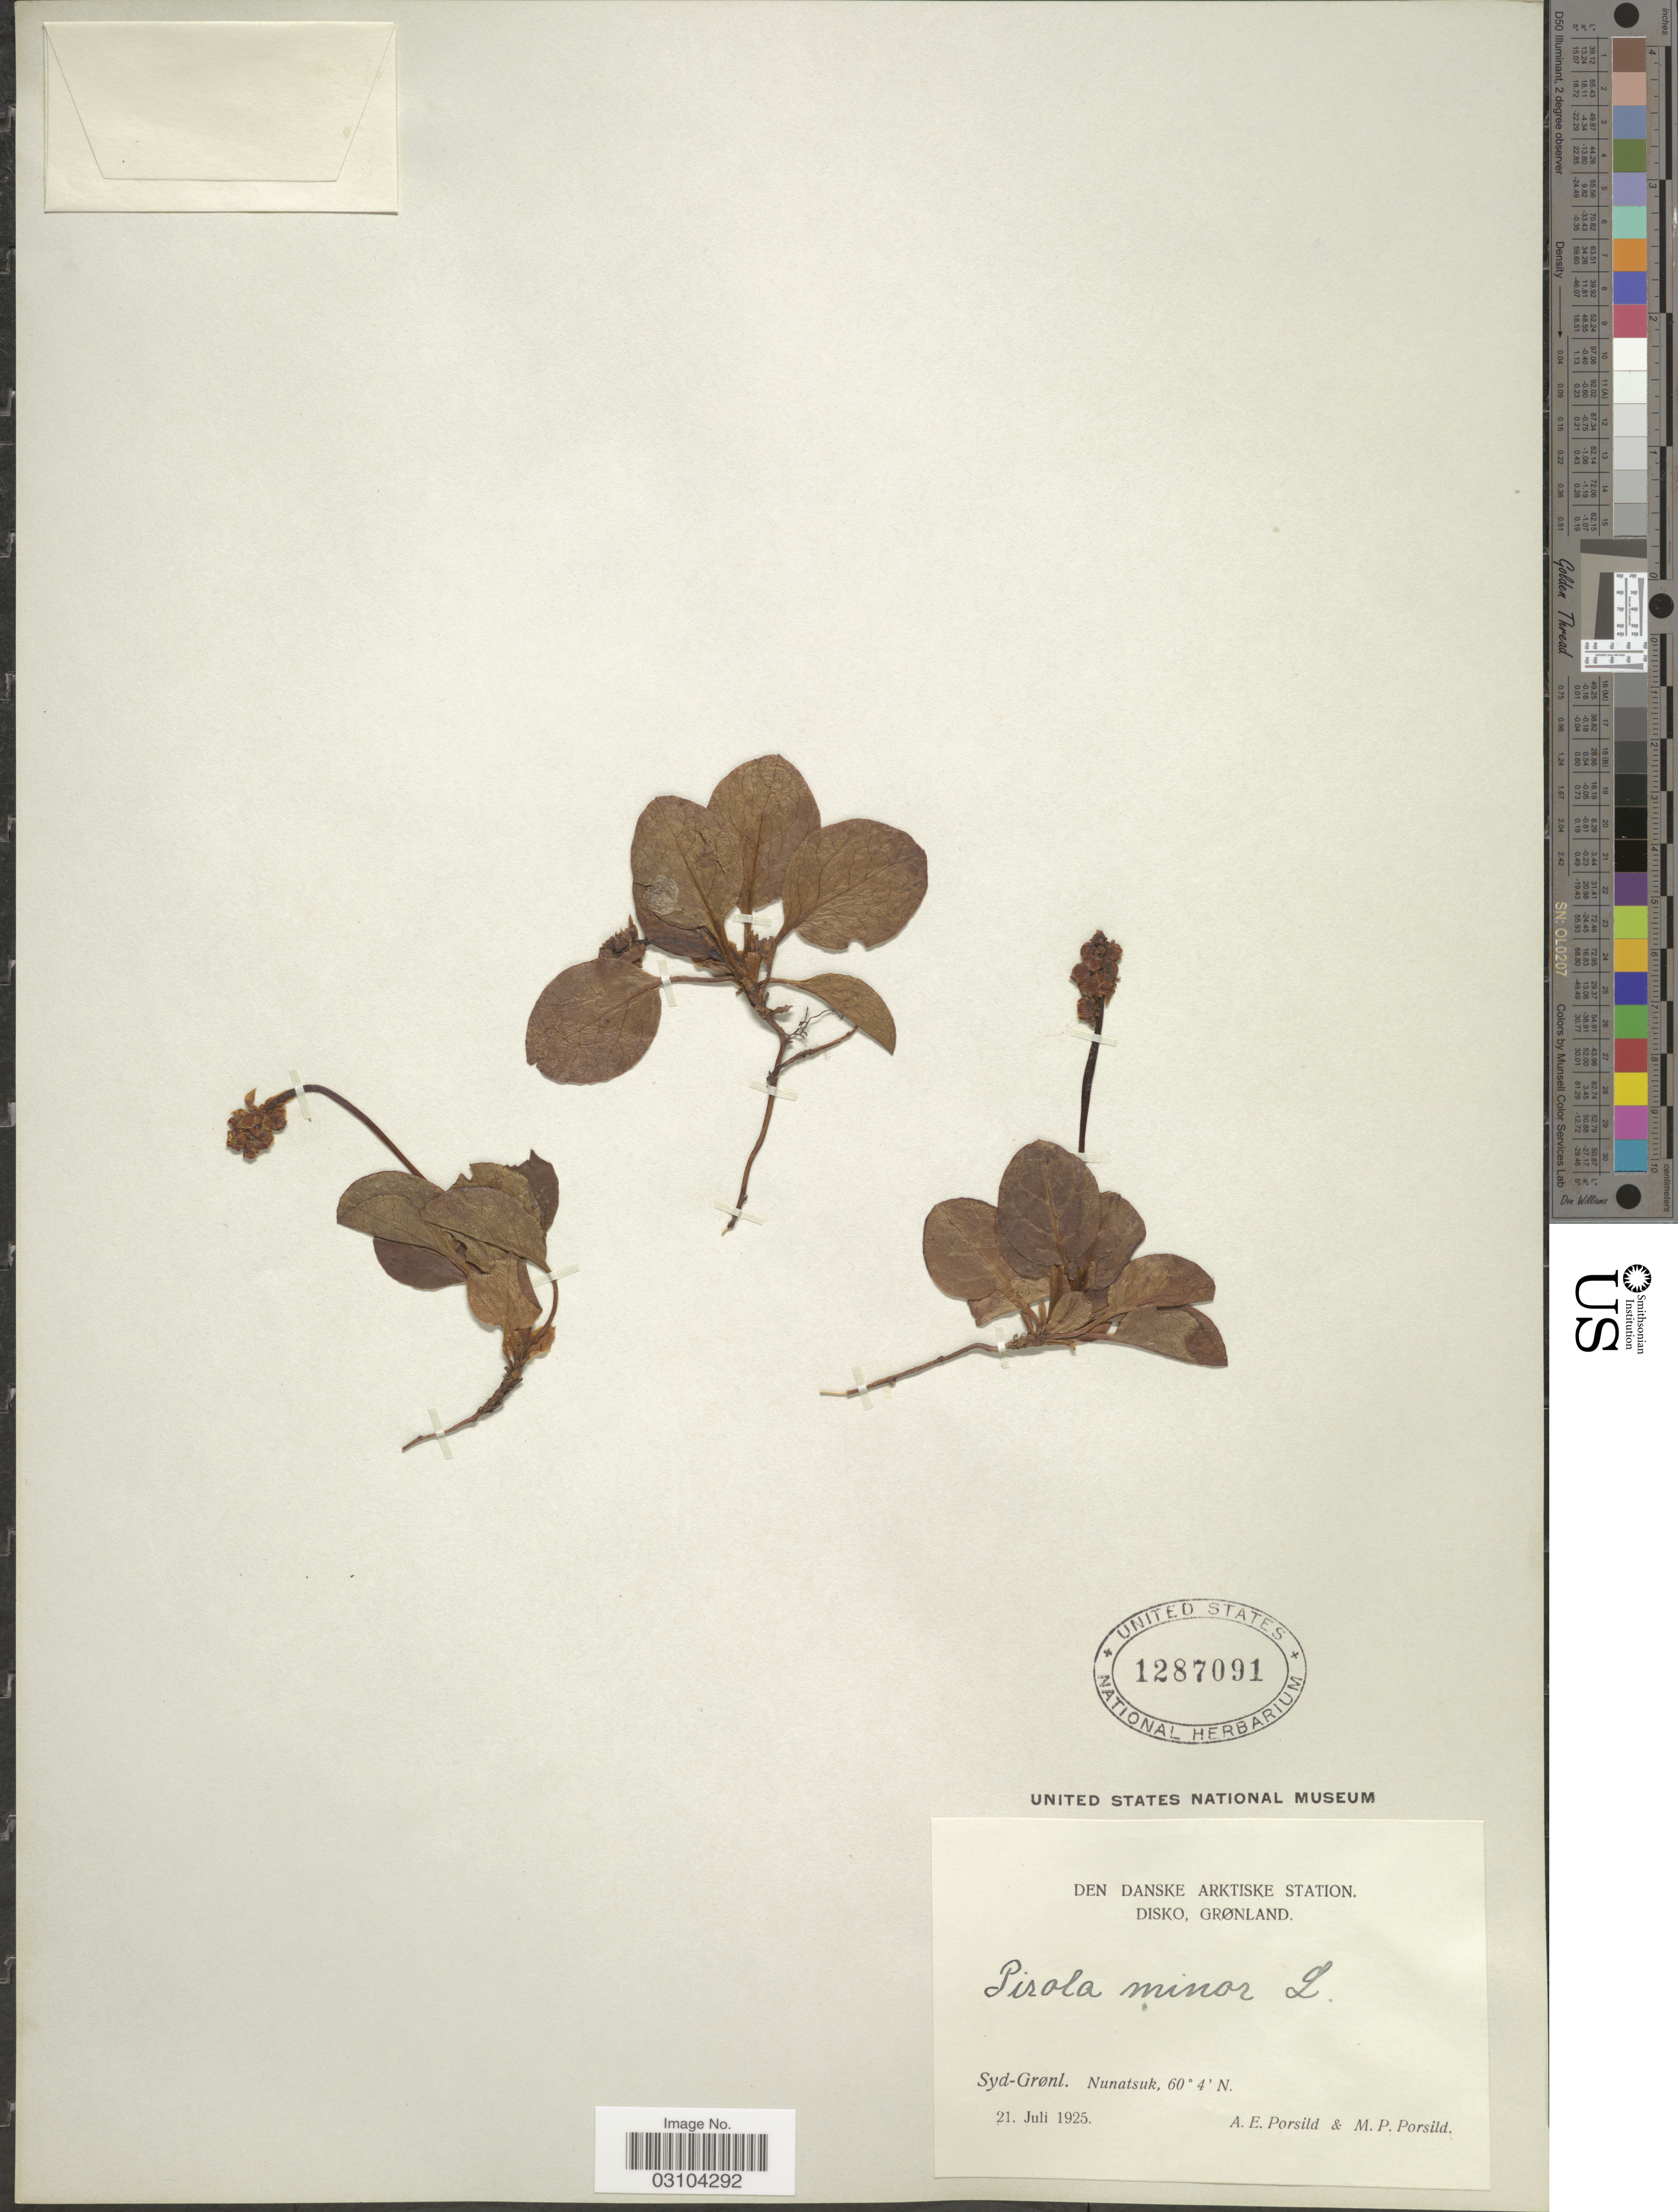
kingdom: Plantae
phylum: Tracheophyta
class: Magnoliopsida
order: Ericales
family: Ericaceae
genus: Pyrola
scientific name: Pyrola minor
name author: L.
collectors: A. E. Porsild & M. P. Porsild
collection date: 1925-07-21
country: Greenland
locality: Den Danske Arktiske Station. Disko. Syd-Gronl. Nunatsuk.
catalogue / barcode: US 1287091